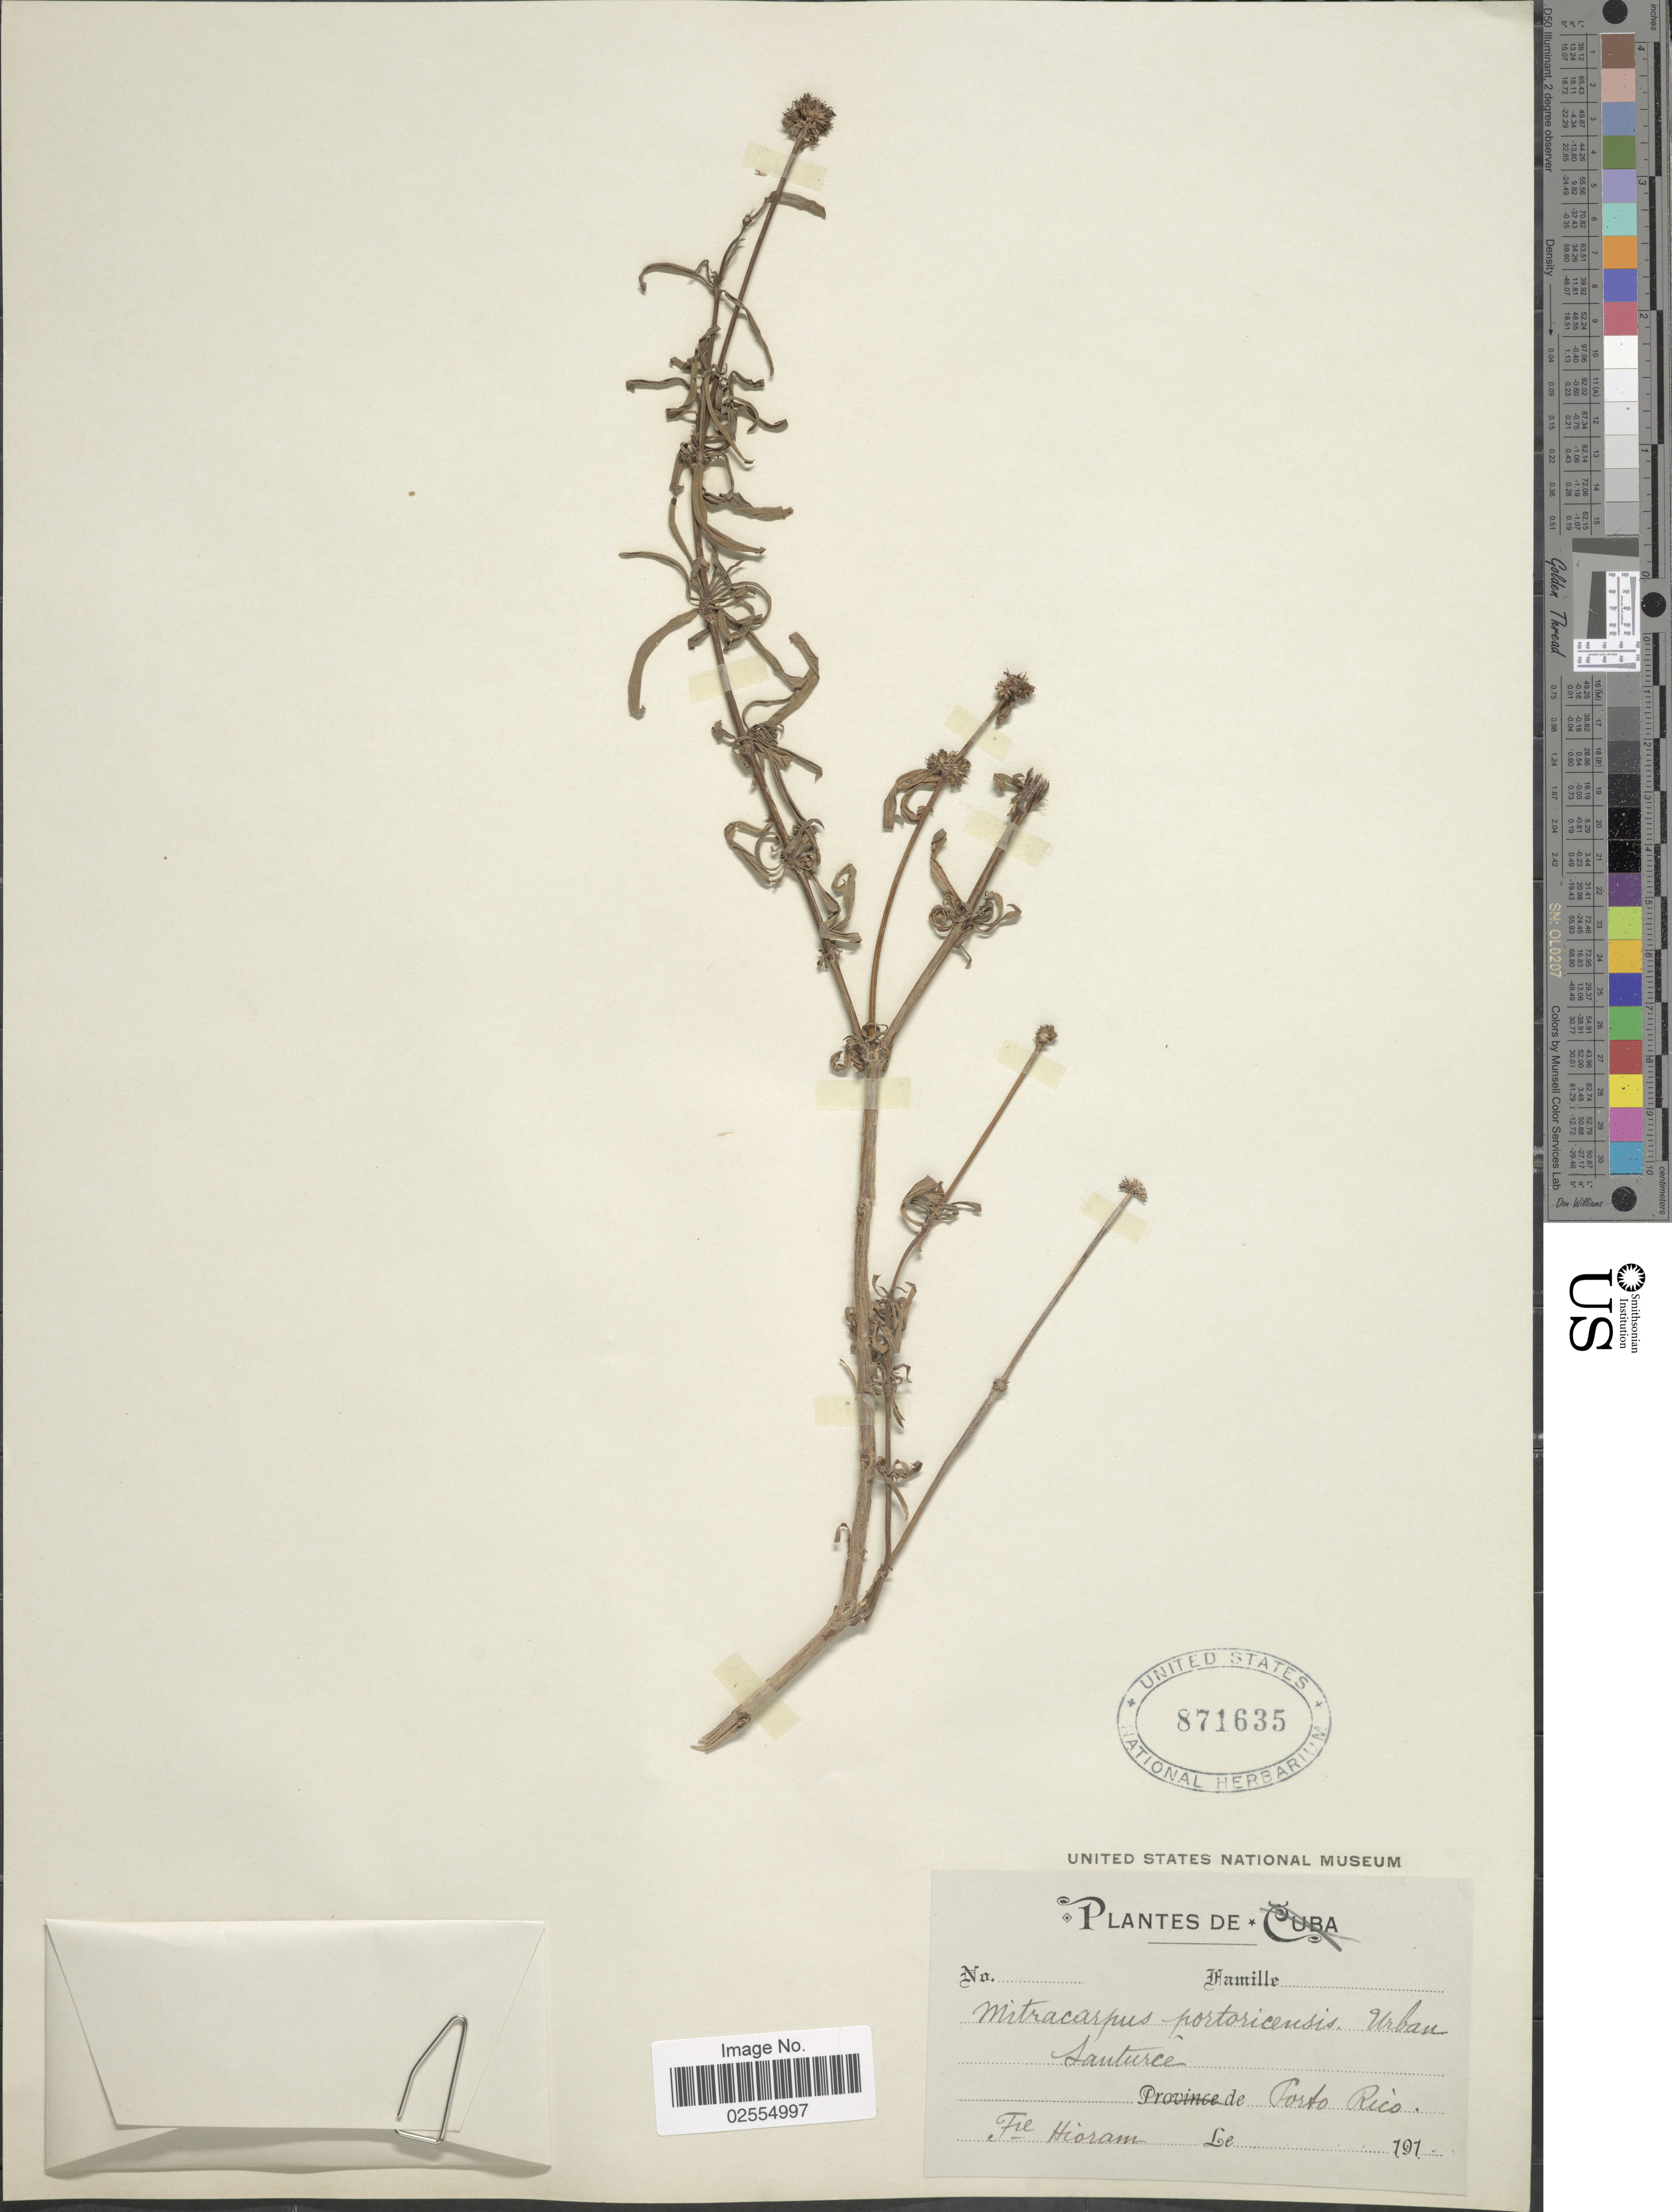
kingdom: Plantae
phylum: Tracheophyta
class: Magnoliopsida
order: Gentianales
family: Rubiaceae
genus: Mitracarpus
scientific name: Mitracarpus portoricensis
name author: (Urb.) Urb.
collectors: Bro. Hioram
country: Puerto Rico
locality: Porto Rico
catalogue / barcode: US 871635